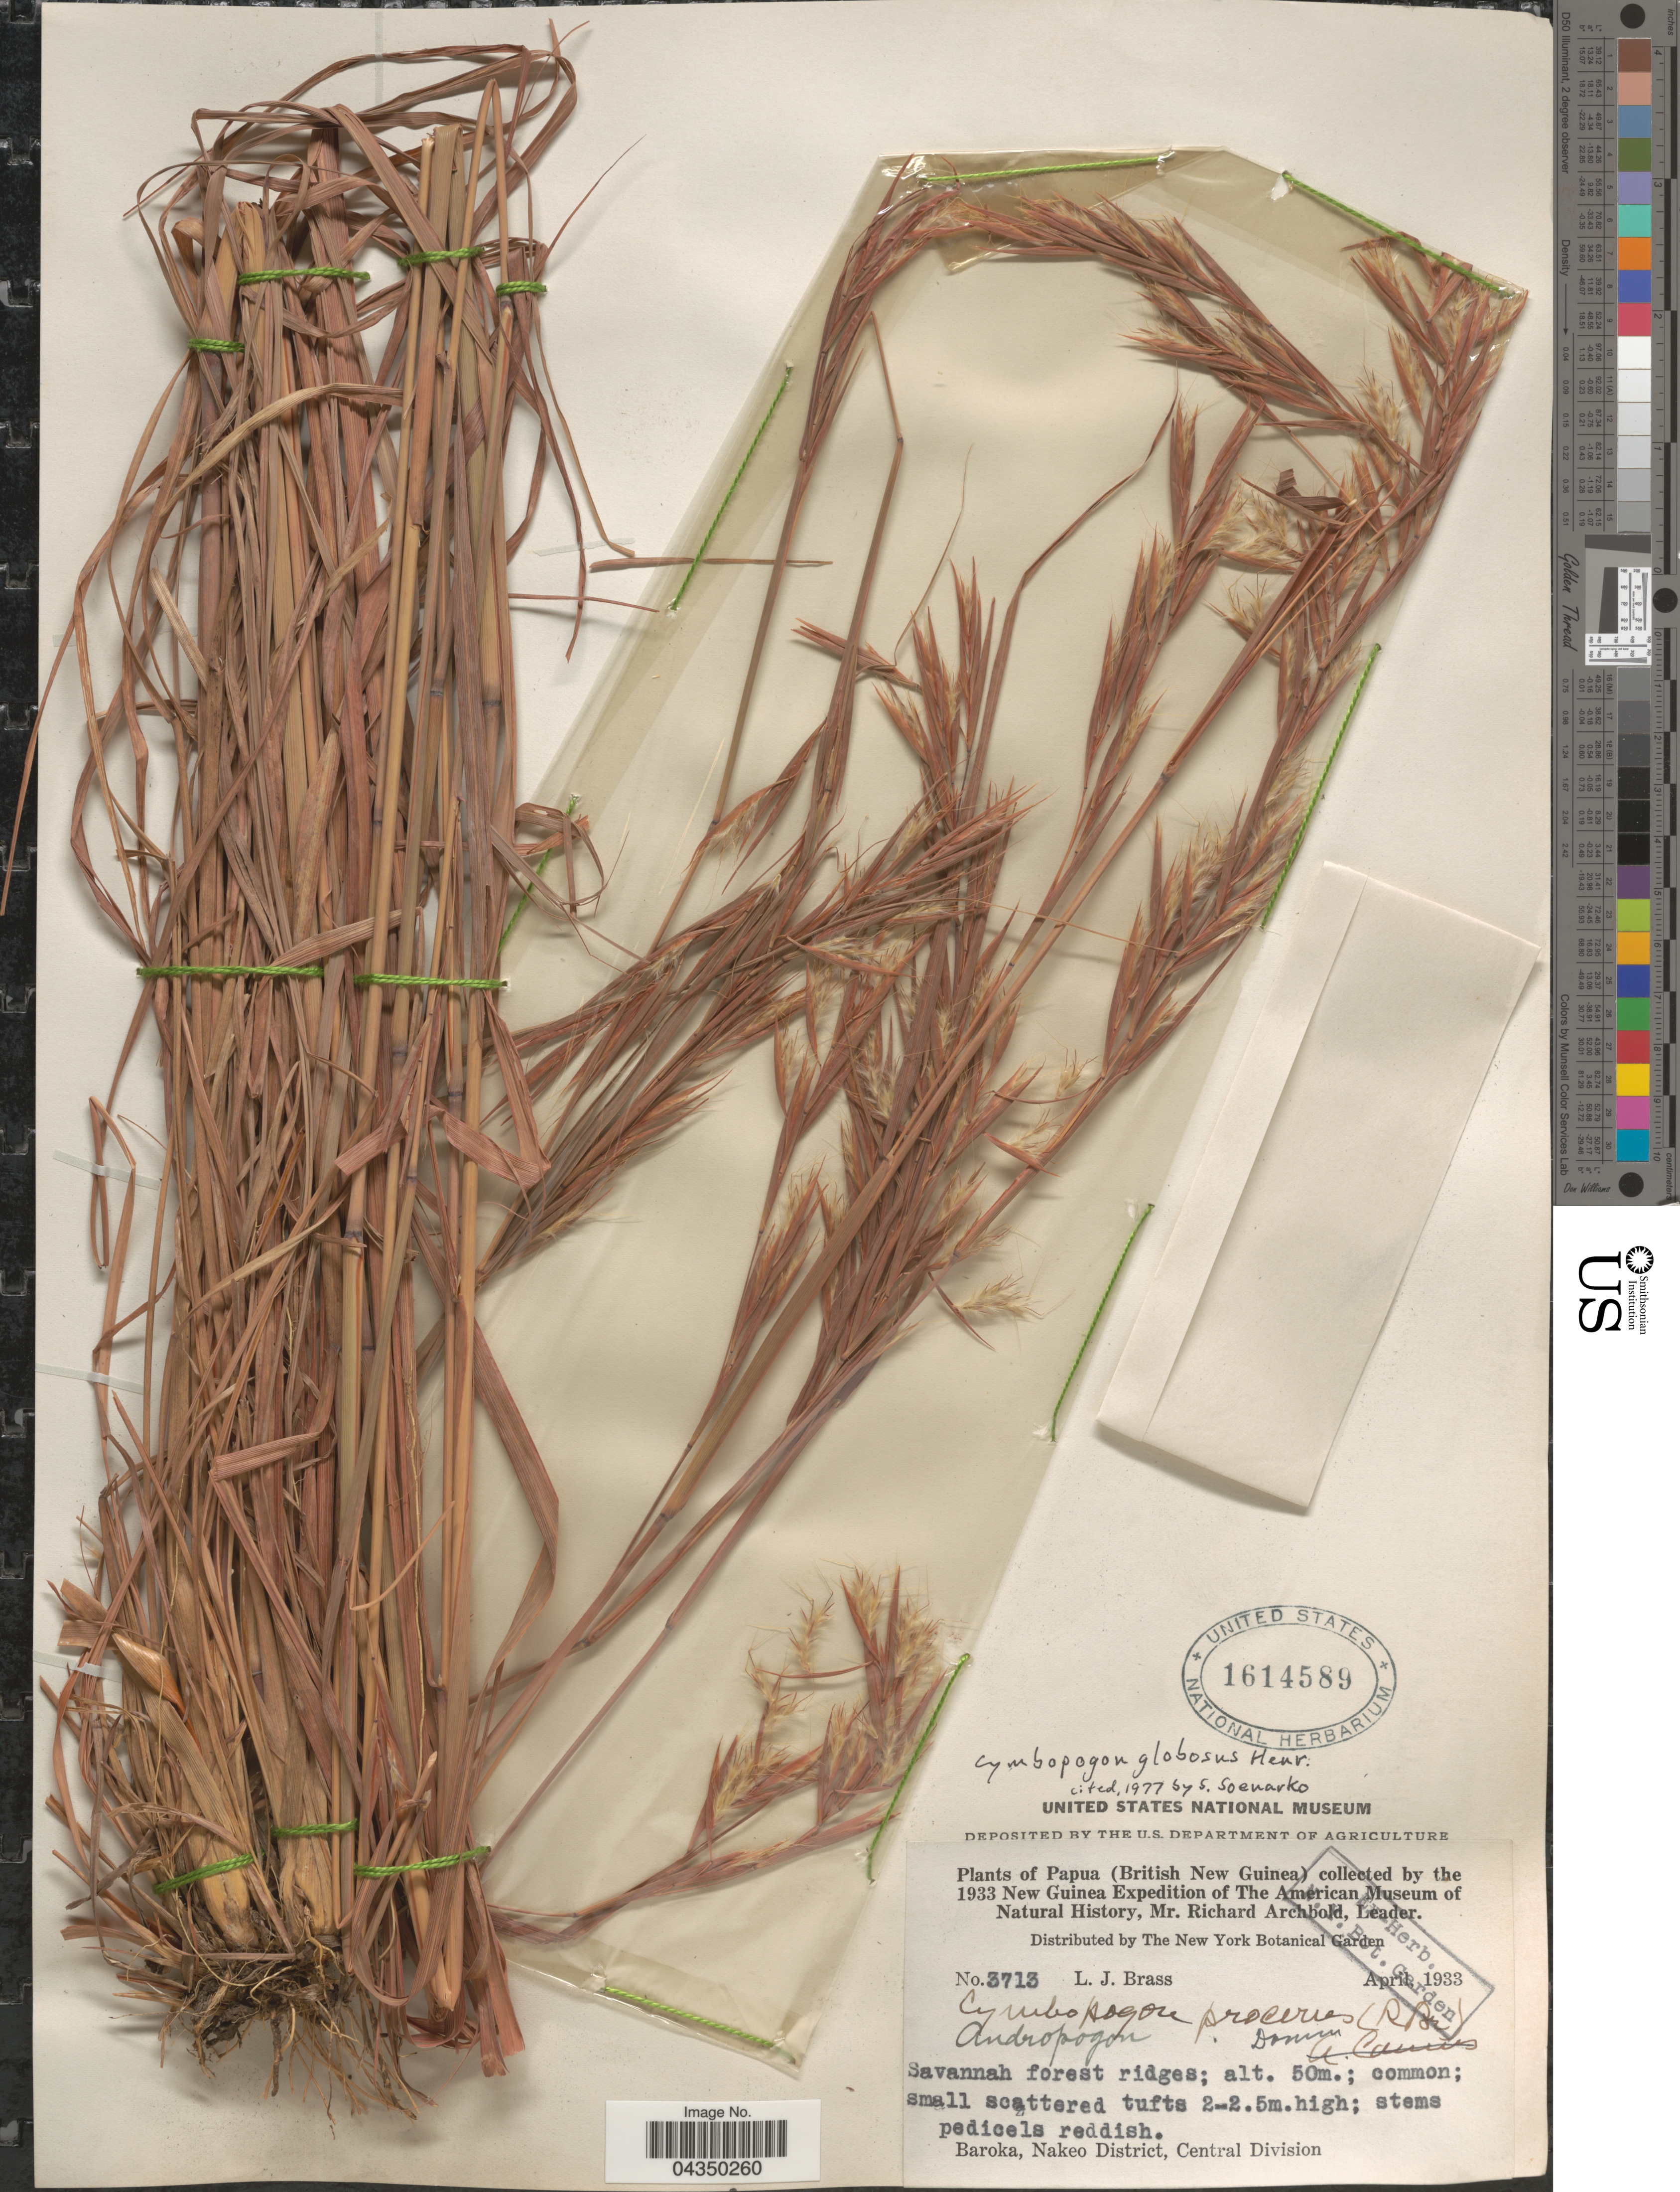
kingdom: Plantae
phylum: Tracheophyta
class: Liliopsida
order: Poales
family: Poaceae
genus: Cymbopogon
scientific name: Cymbopogon globosus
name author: Henr.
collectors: L. J. Brass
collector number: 3713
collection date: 1933-04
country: Papua New Guinea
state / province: Central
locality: Papua (British New Guinea). 1933 New Guinea Expedition to The American Museum of Natural History. Savannah forest ridges; common; Baroka, Nakeo District, Central Division.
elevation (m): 50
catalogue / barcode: US 1614589